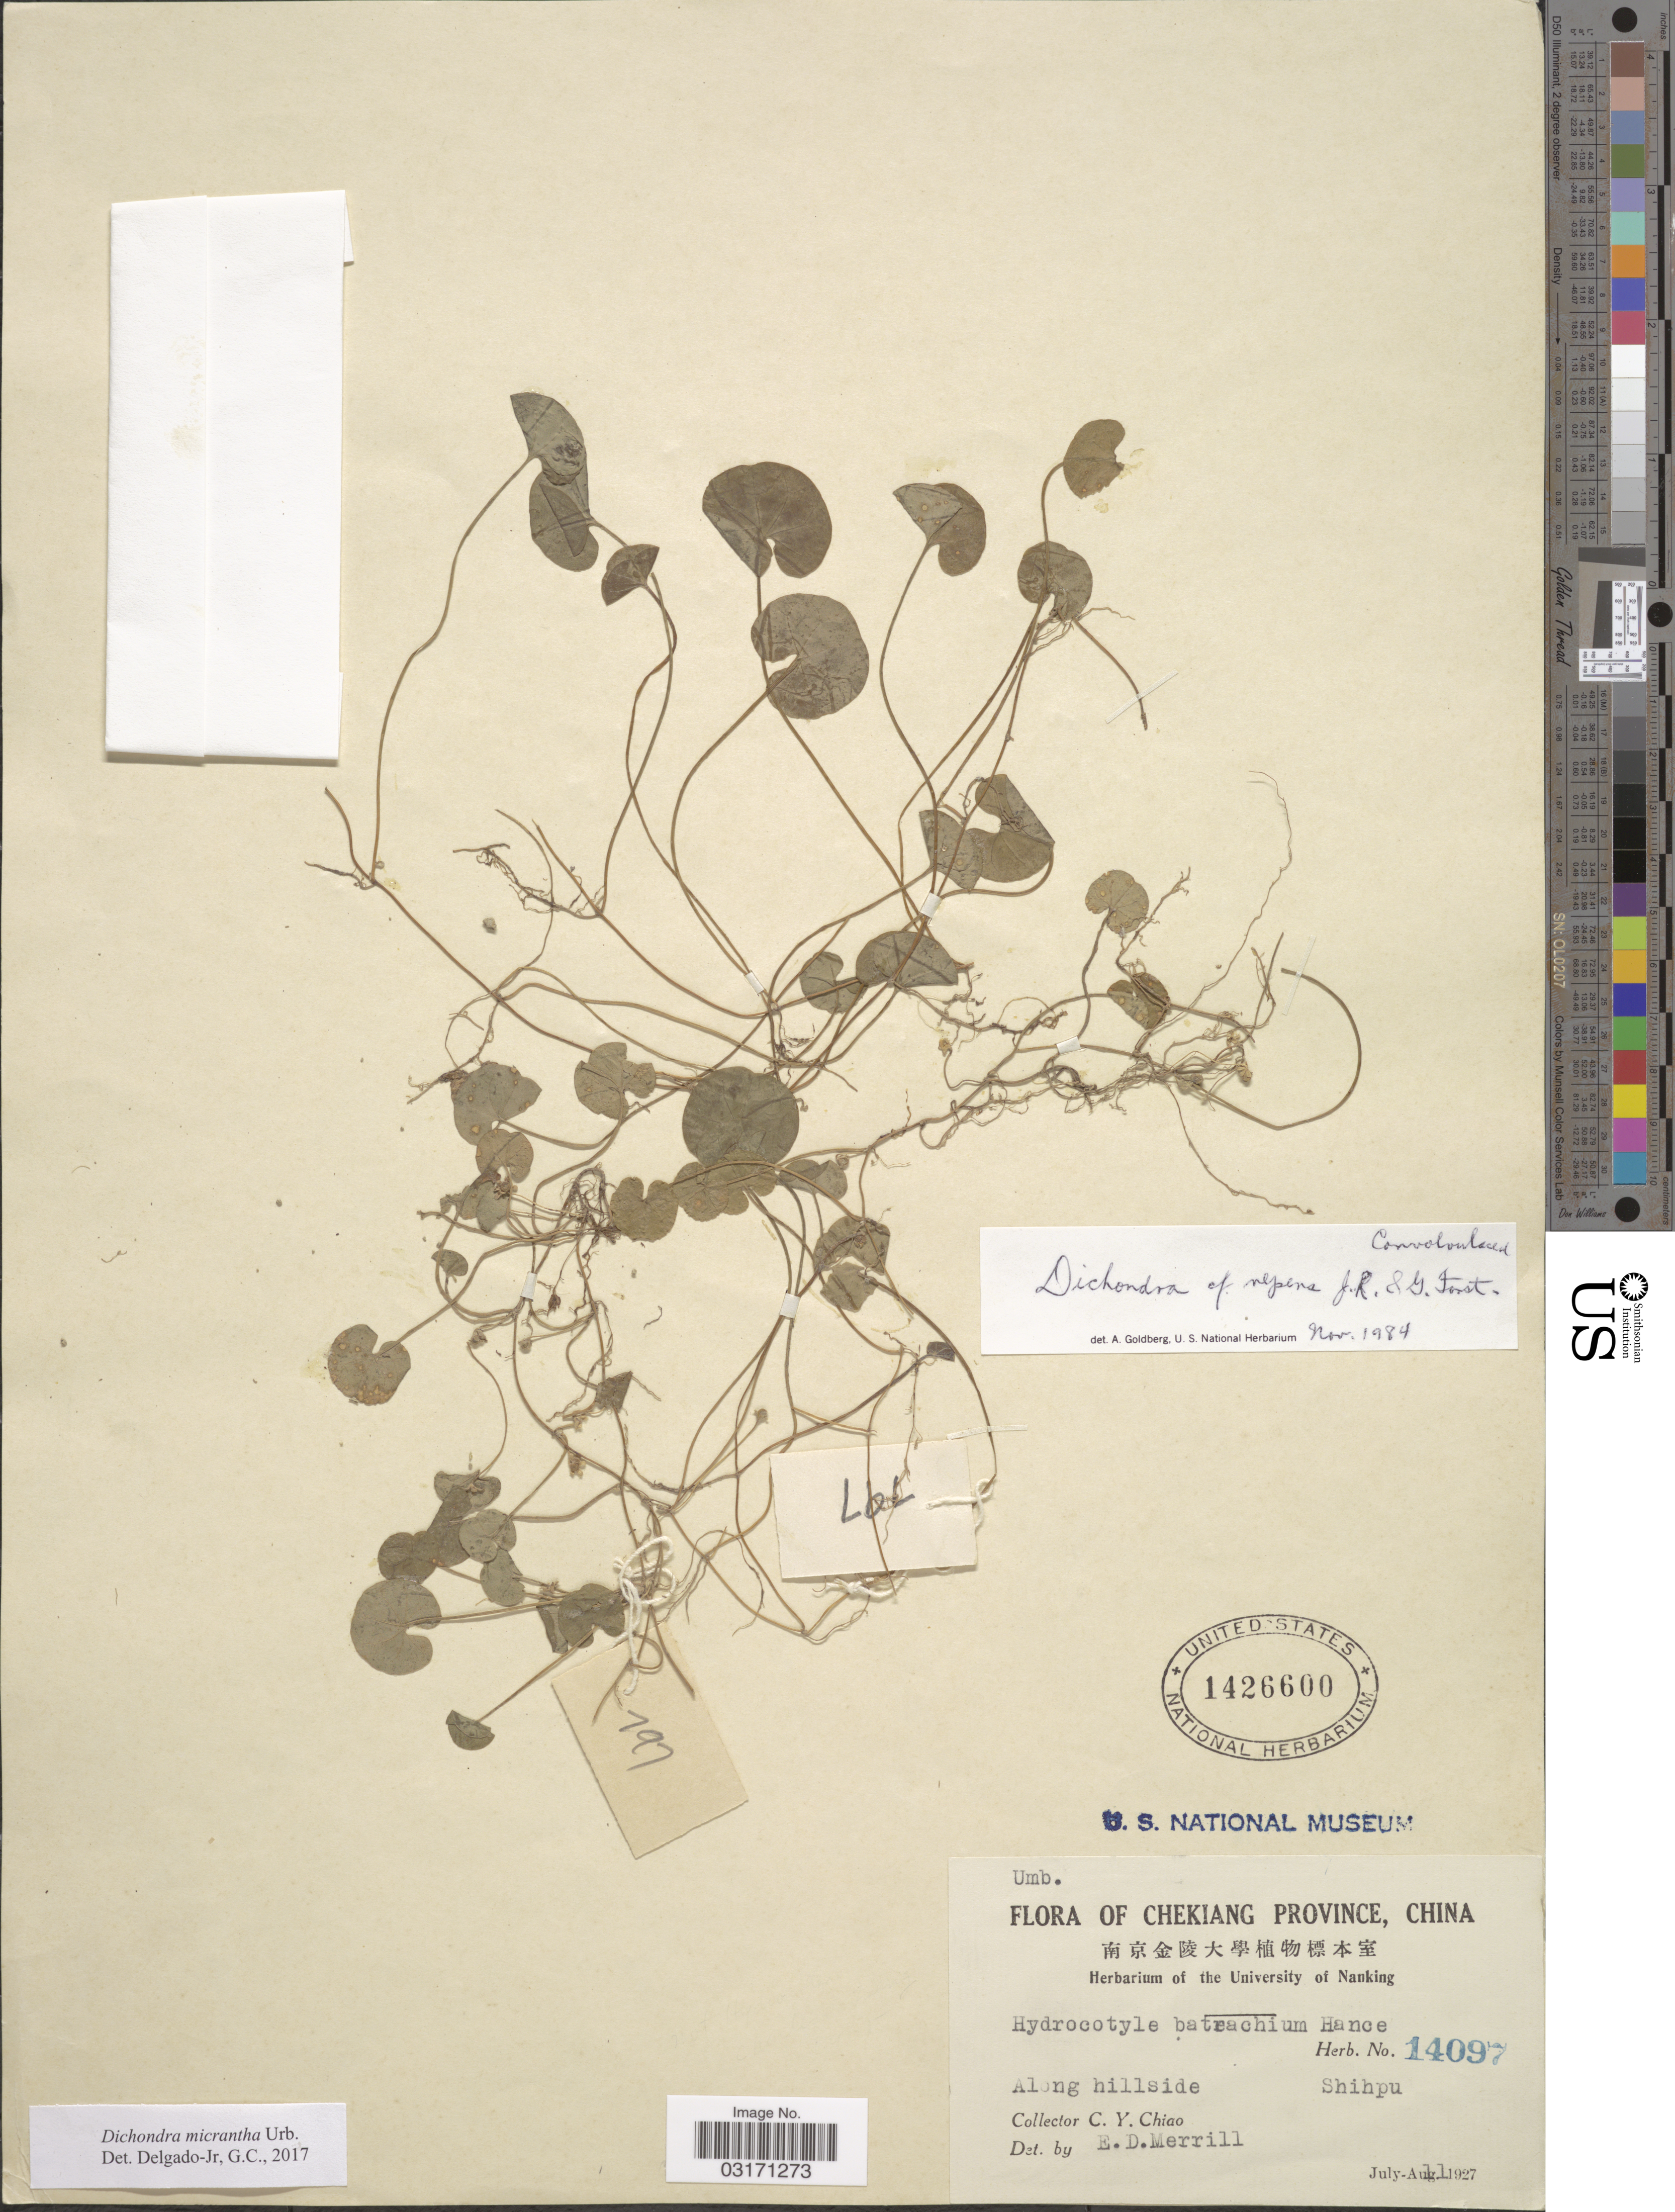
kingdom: Plantae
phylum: Tracheophyta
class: Magnoliopsida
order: Solanales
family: Convolvulaceae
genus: Dichondra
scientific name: Dichondra micrantha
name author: Urb.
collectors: C. Y. Chiao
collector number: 14097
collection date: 1927-07-11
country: China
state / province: Zhejiang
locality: Chekiang Province. Along hillsde Shihpu.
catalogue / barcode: US 1426600